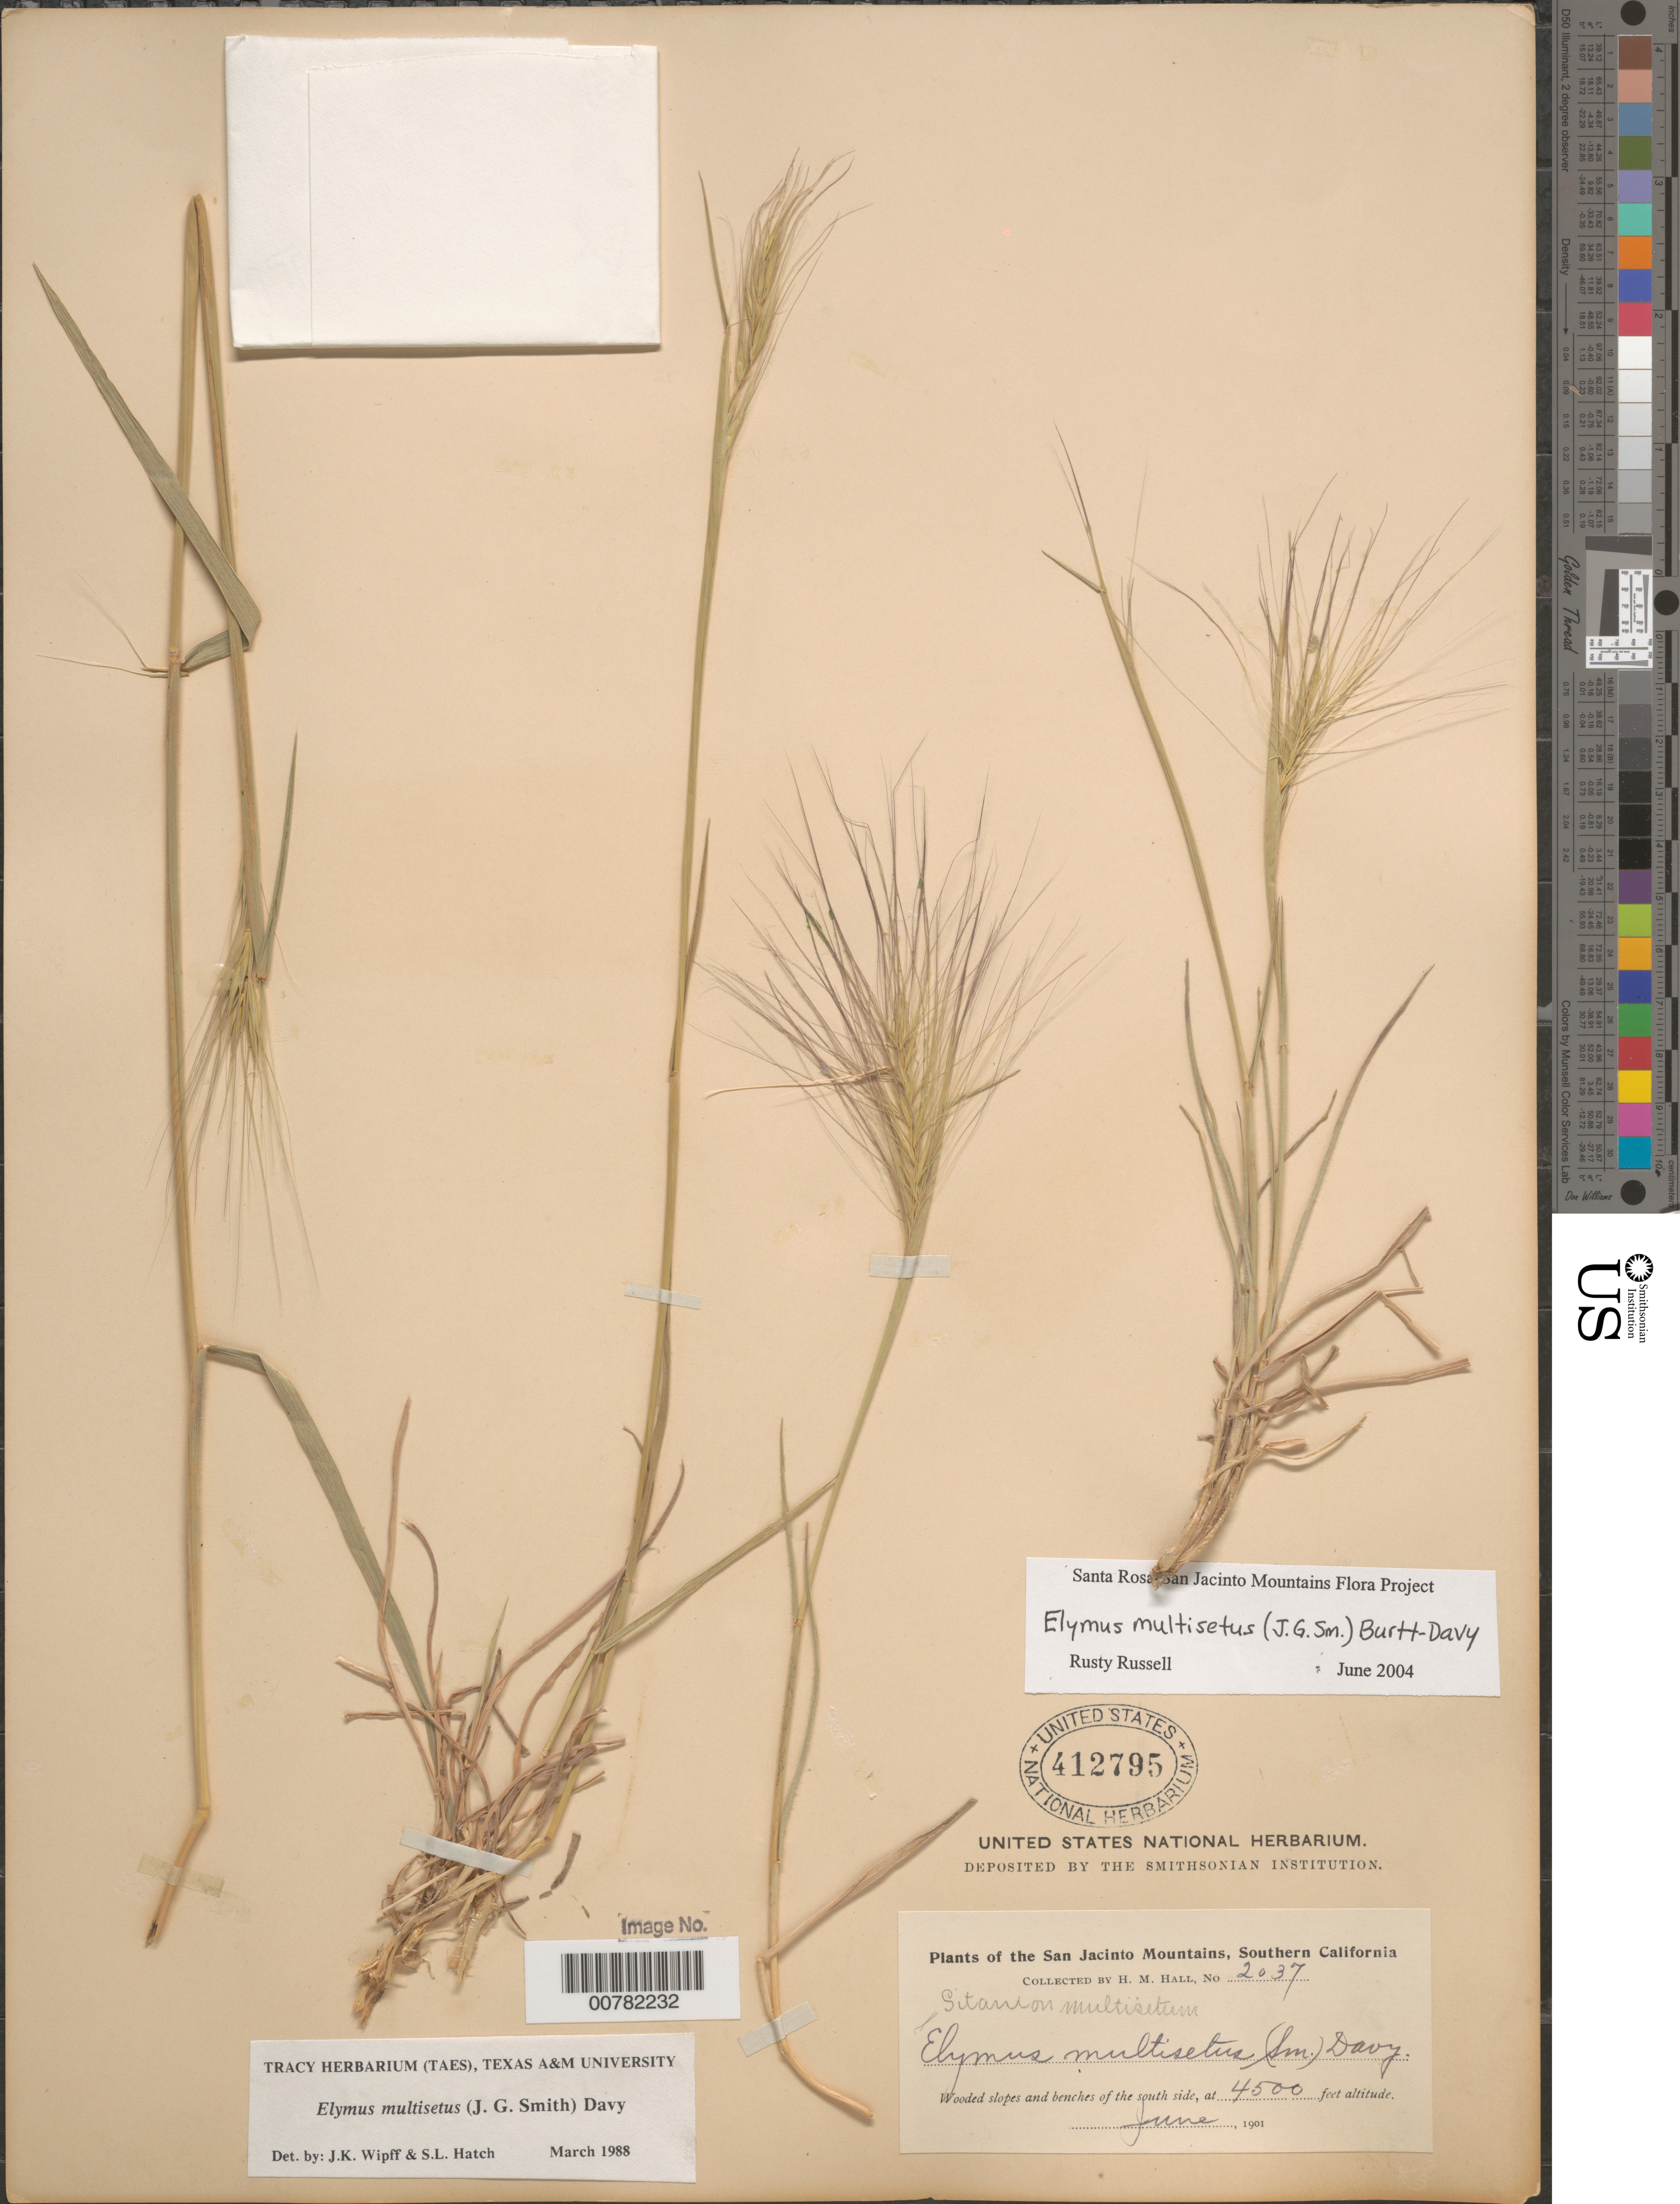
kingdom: Plantae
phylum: Tracheophyta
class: Liliopsida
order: Poales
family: Poaceae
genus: Elymus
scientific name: Elymus multisetus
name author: (J.G. Sm.) Burtt Davy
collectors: H. M. Hall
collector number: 2037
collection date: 1901-06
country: United States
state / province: California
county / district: Riverside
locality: San Jacinto Mountains, Southern California. Wooded slopes and benches of the south side.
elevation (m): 1372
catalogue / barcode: US 412795